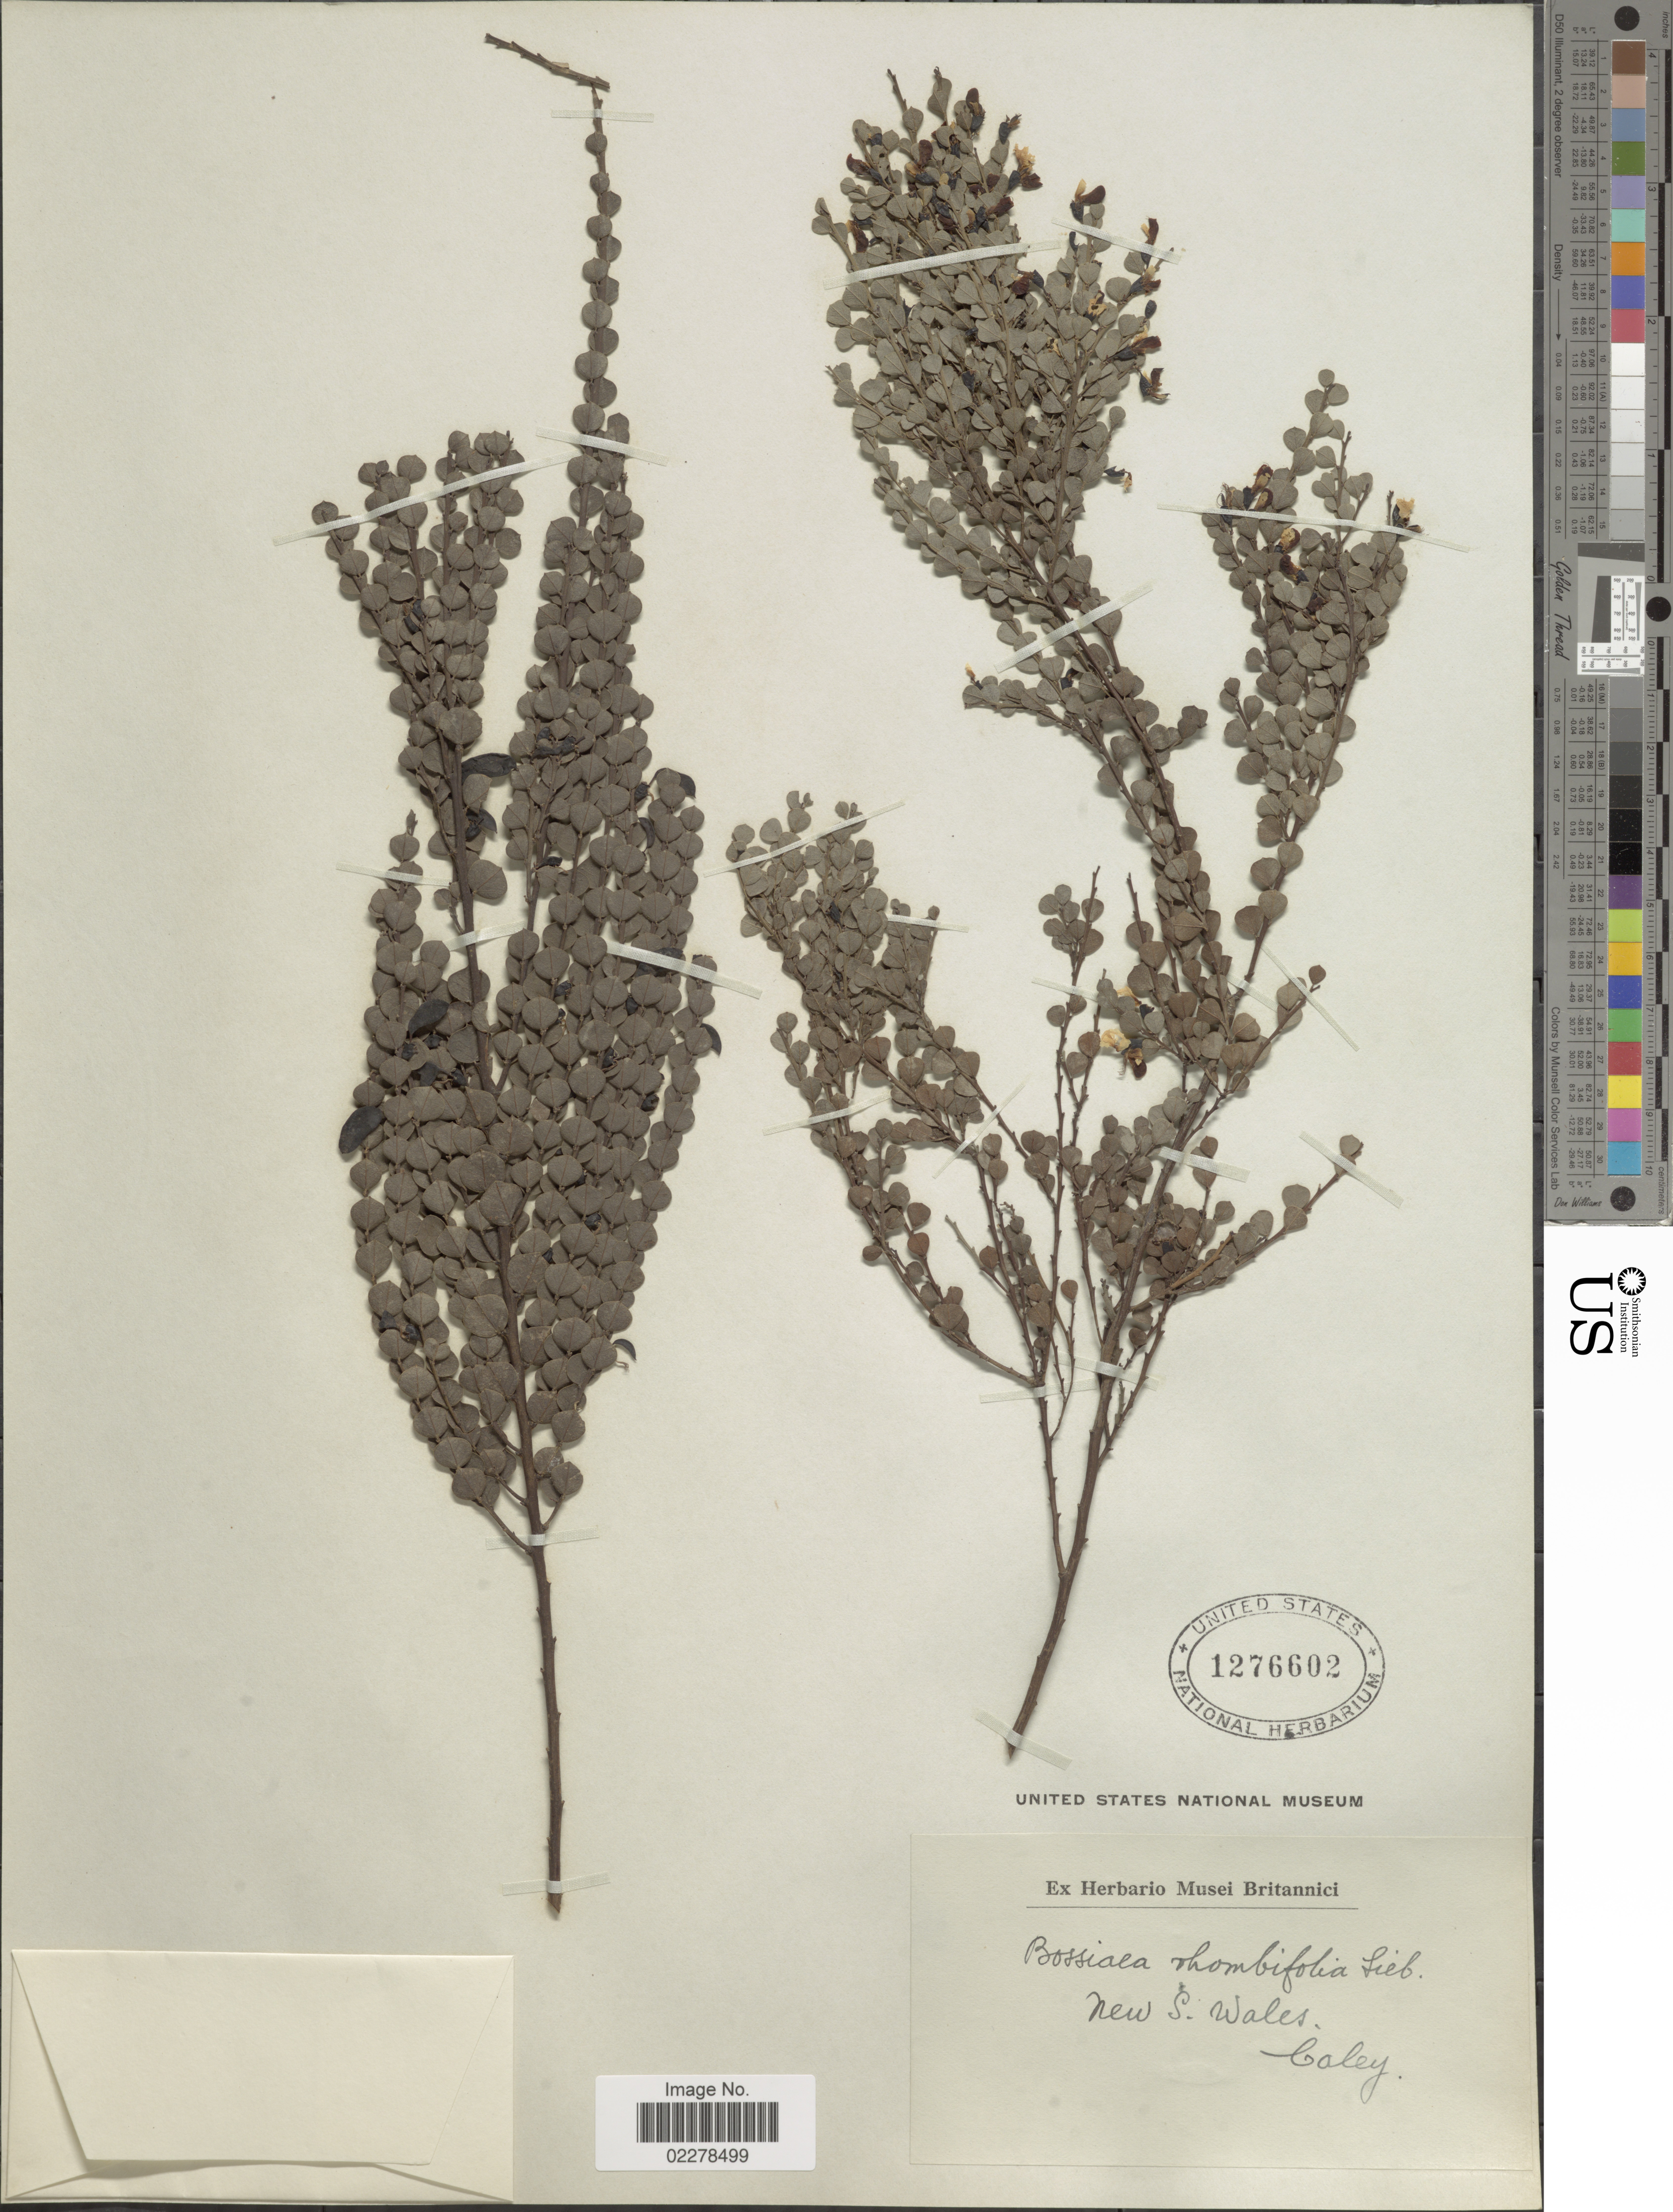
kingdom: Plantae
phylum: Tracheophyta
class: Magnoliopsida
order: Fabales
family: Fabaceae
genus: Bossiaea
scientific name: Bossiaea rhombifolia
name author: Sieber ex DC.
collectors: -. Caley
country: Australia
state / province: New South Wales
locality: New S. Wales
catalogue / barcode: US 1276602